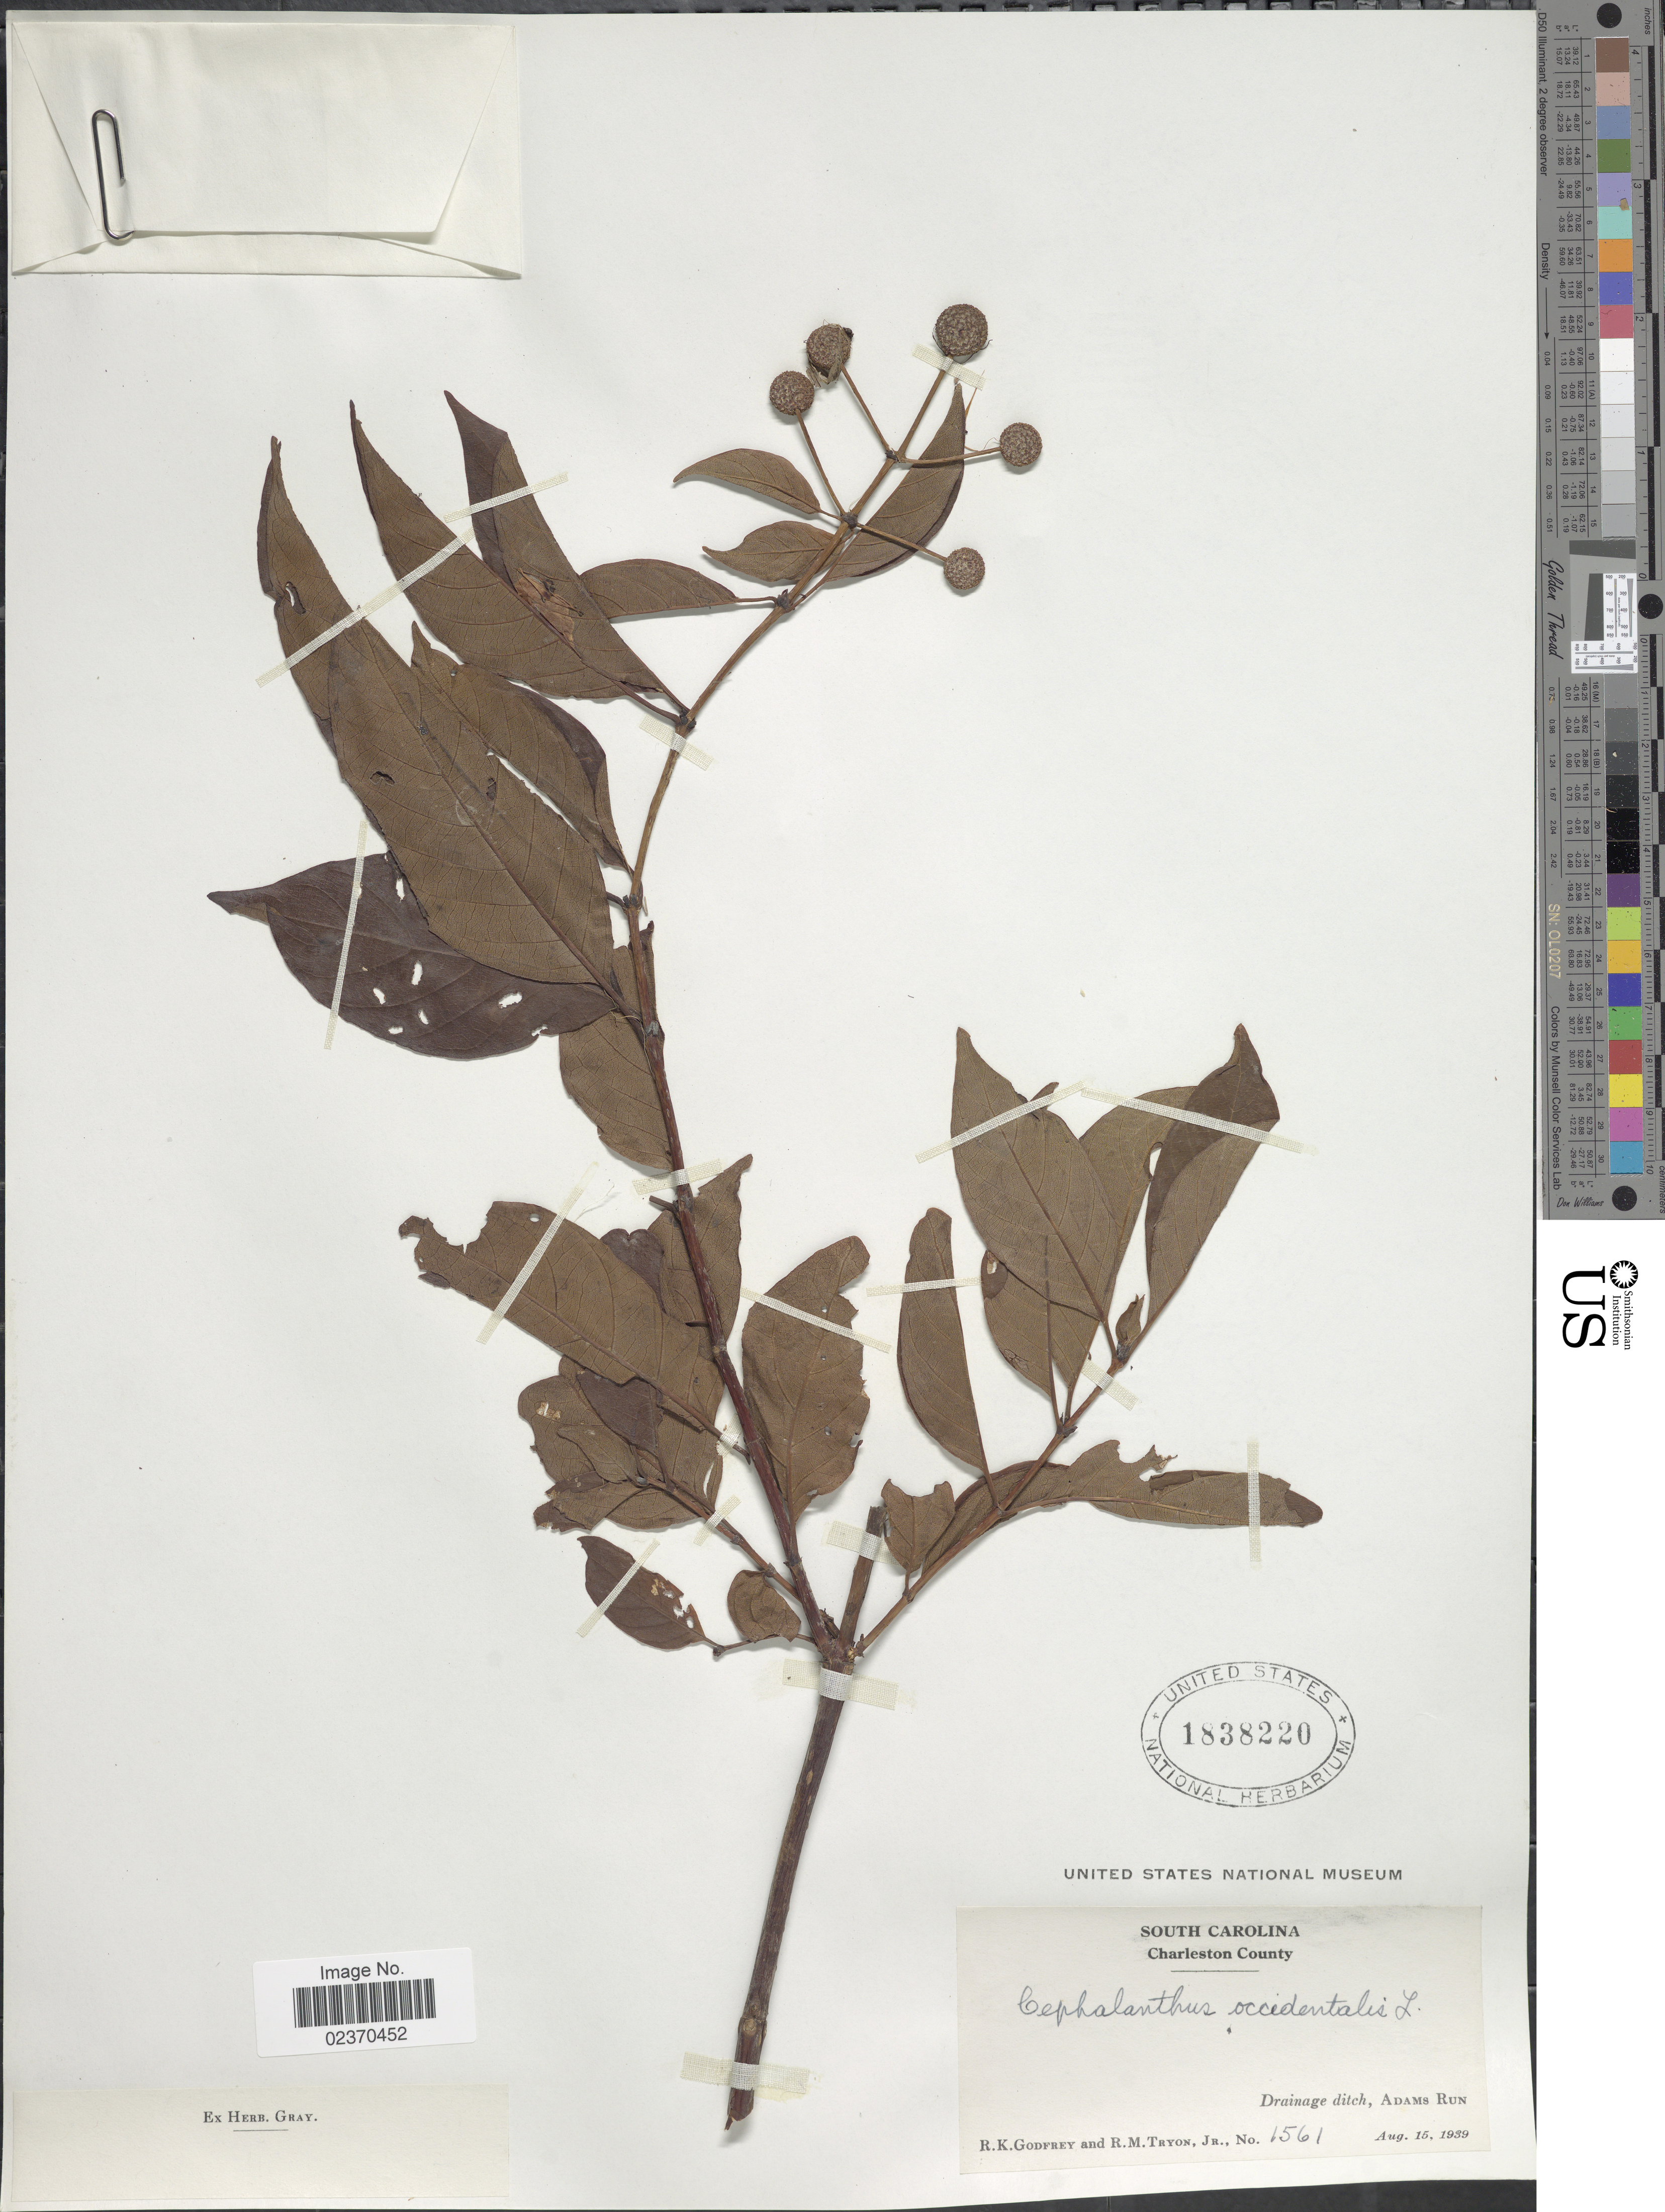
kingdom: Plantae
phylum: Tracheophyta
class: Magnoliopsida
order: Gentianales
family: Rubiaceae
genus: Cephalanthus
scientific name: Cephalanthus occidentalis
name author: L.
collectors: R. K. Godfrey & R. M. Tryon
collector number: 1561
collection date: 1939-08-15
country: United States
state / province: South Carolina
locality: Charleston County. Drainage ditch, Adams Run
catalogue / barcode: US 1838220